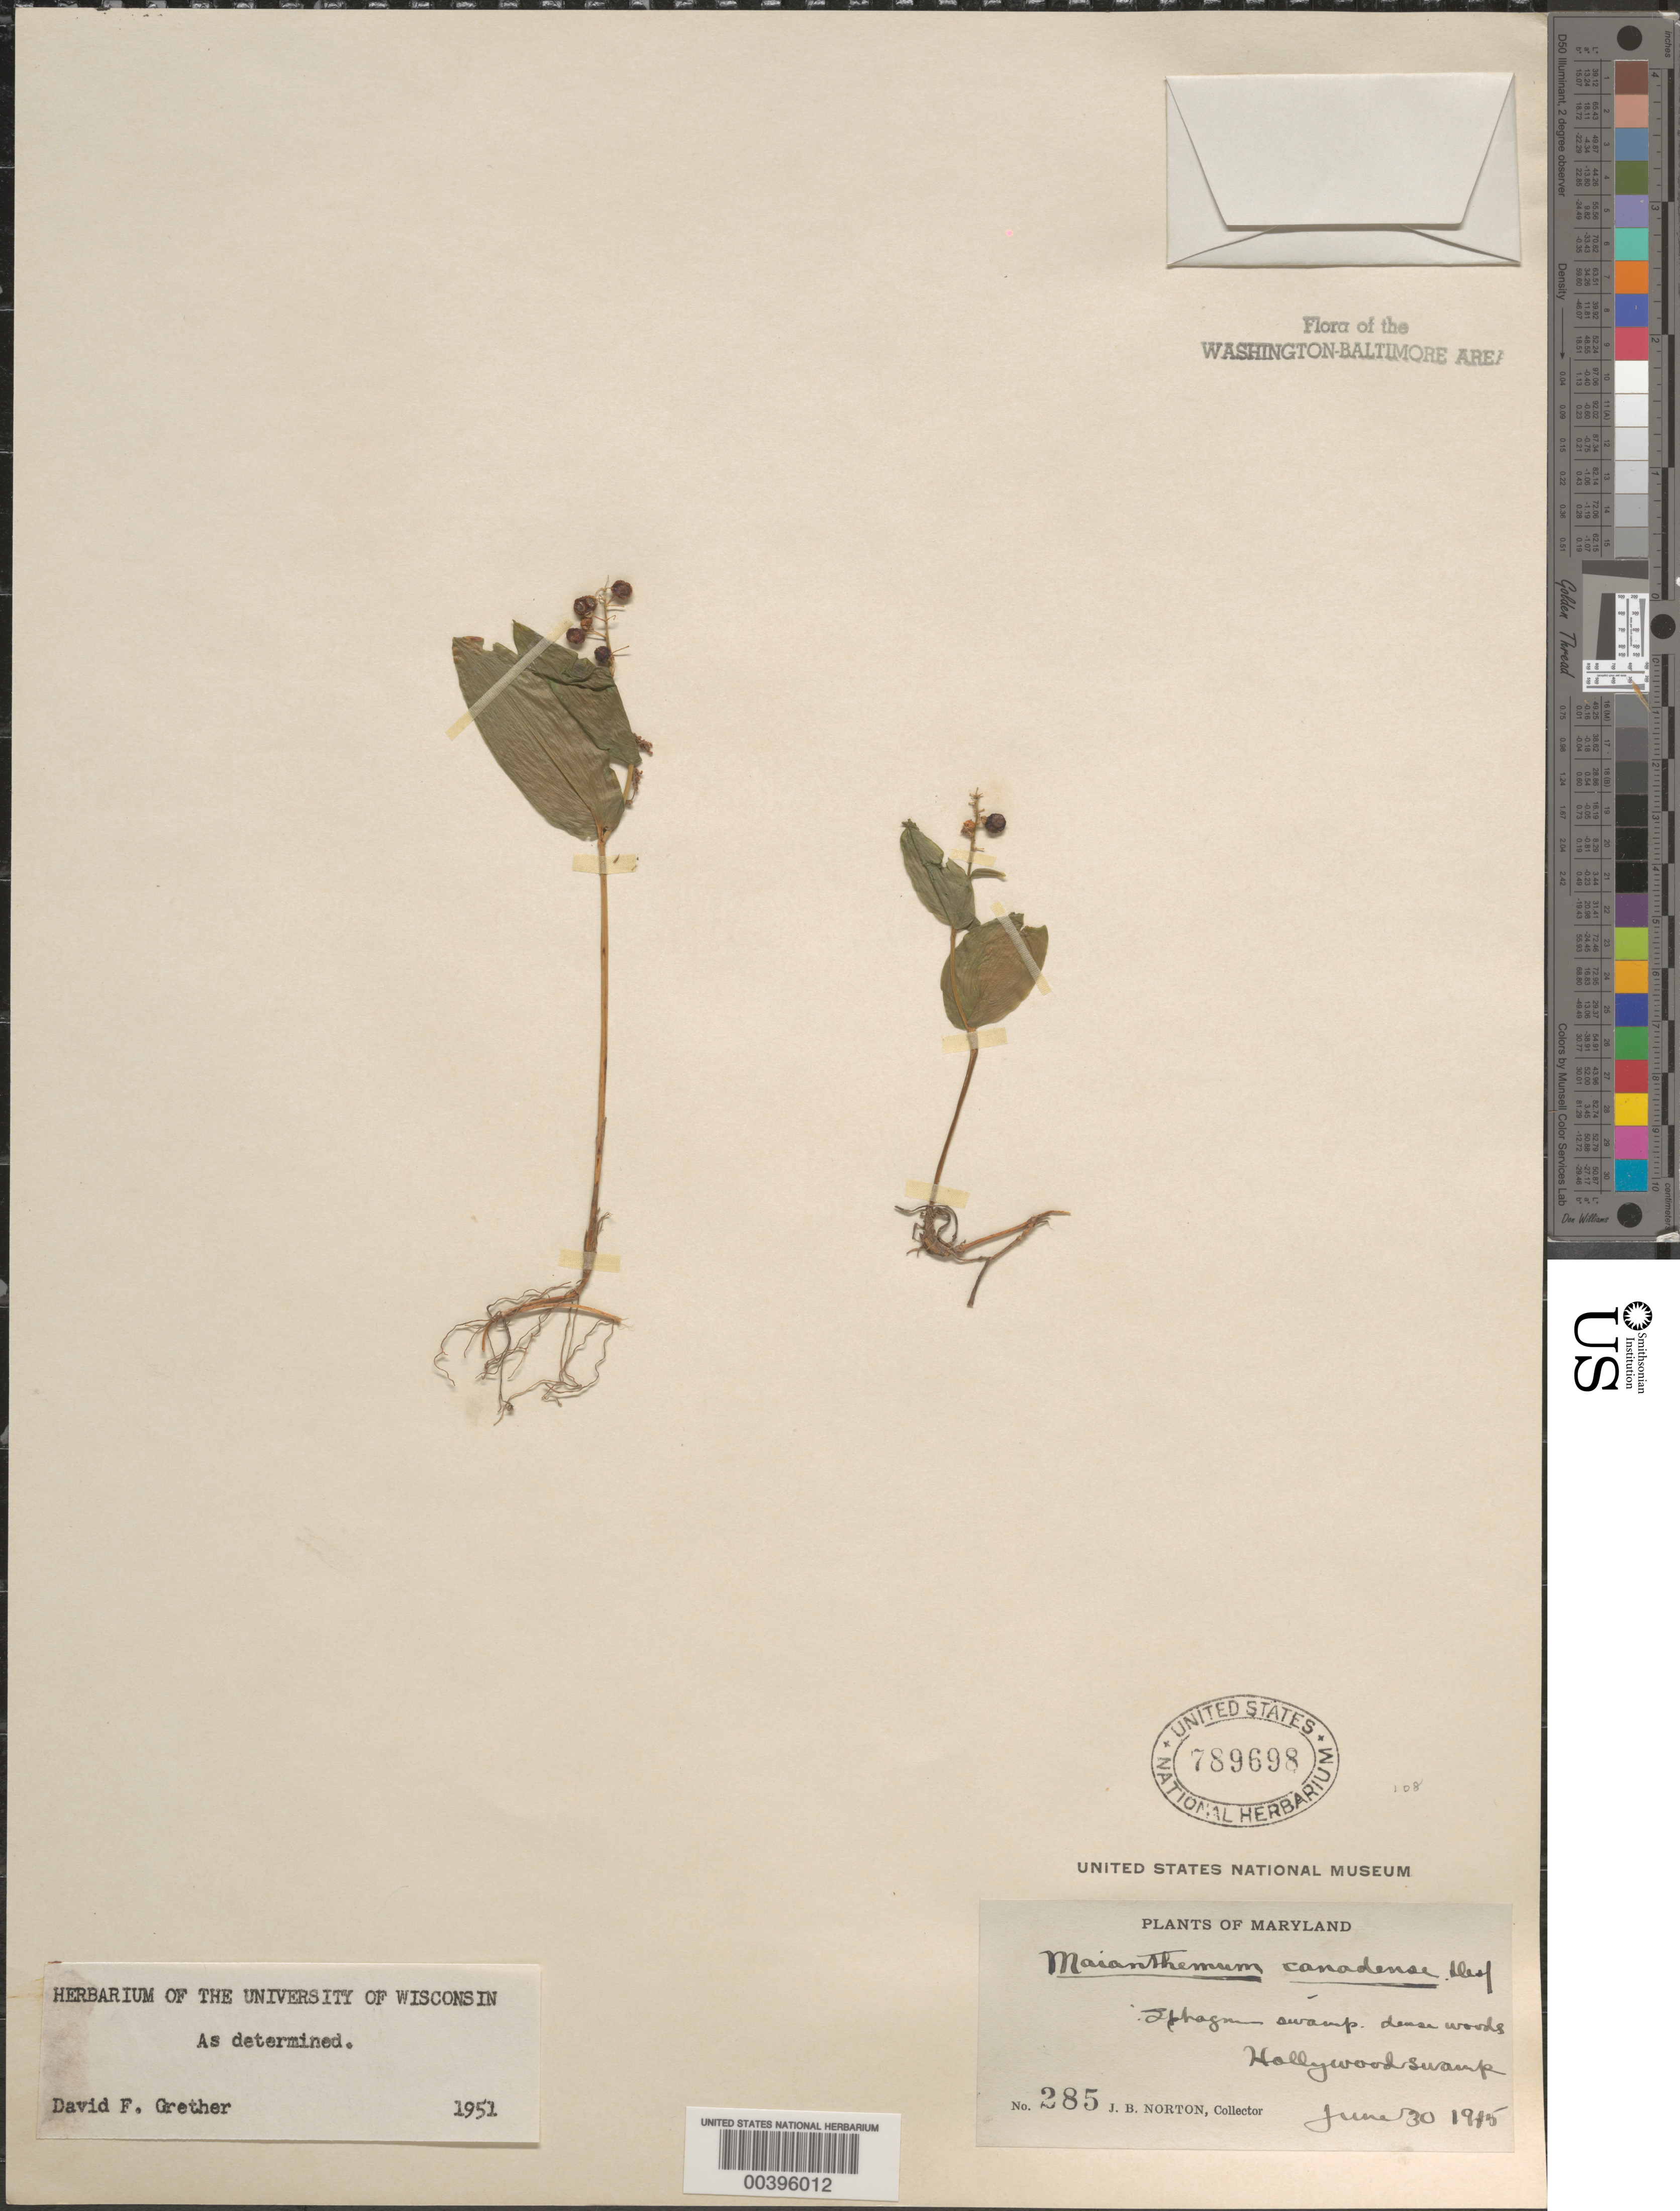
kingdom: Plantae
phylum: Tracheophyta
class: Liliopsida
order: Asparagales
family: Asparagaceae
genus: Maianthemum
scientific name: Maianthemum canadense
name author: Desf.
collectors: J. Norton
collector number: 285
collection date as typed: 30 Jun 1915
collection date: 1915-06-30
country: United States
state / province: Maryland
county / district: Prince George's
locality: Hollywood Swamp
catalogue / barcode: US 789698